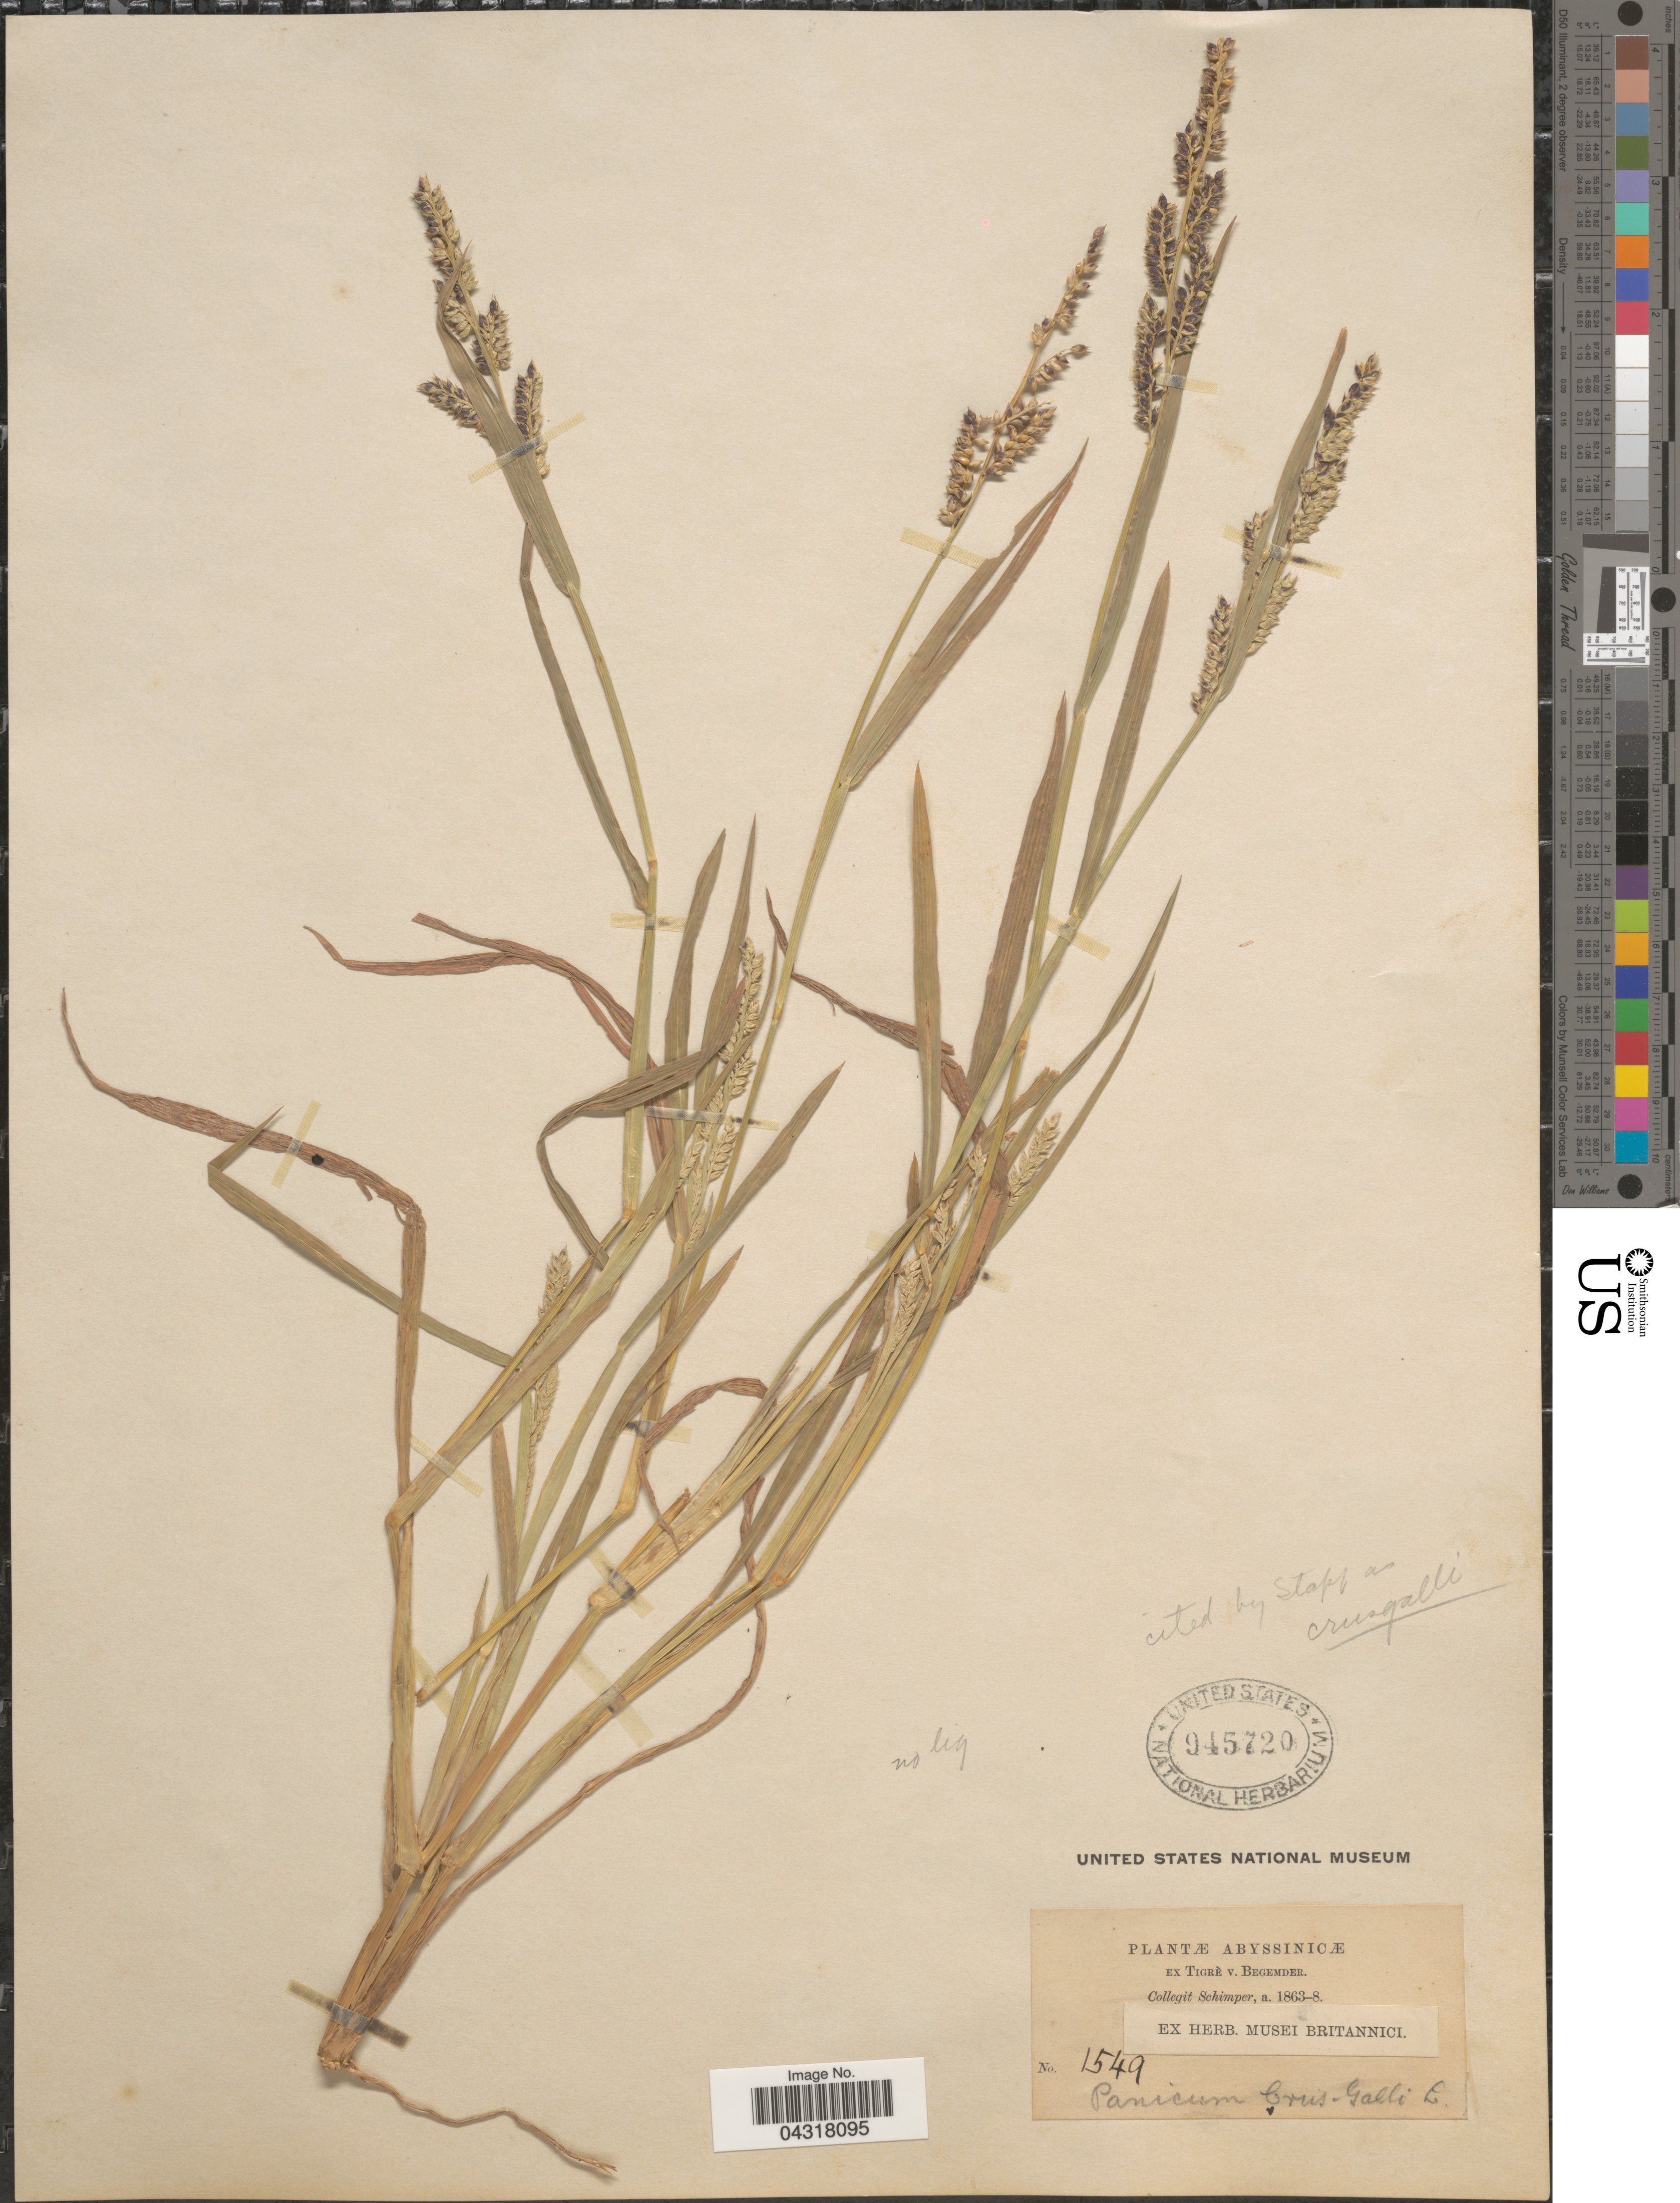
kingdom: Plantae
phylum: Tracheophyta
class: Liliopsida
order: Poales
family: Poaceae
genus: Echinochloa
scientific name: Echinochloa sp.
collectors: -. Schimper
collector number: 1549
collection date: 1863/1868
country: Ethiopia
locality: Abyssinicæ. Ex Tigrè v. Begemder.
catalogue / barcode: US 945720